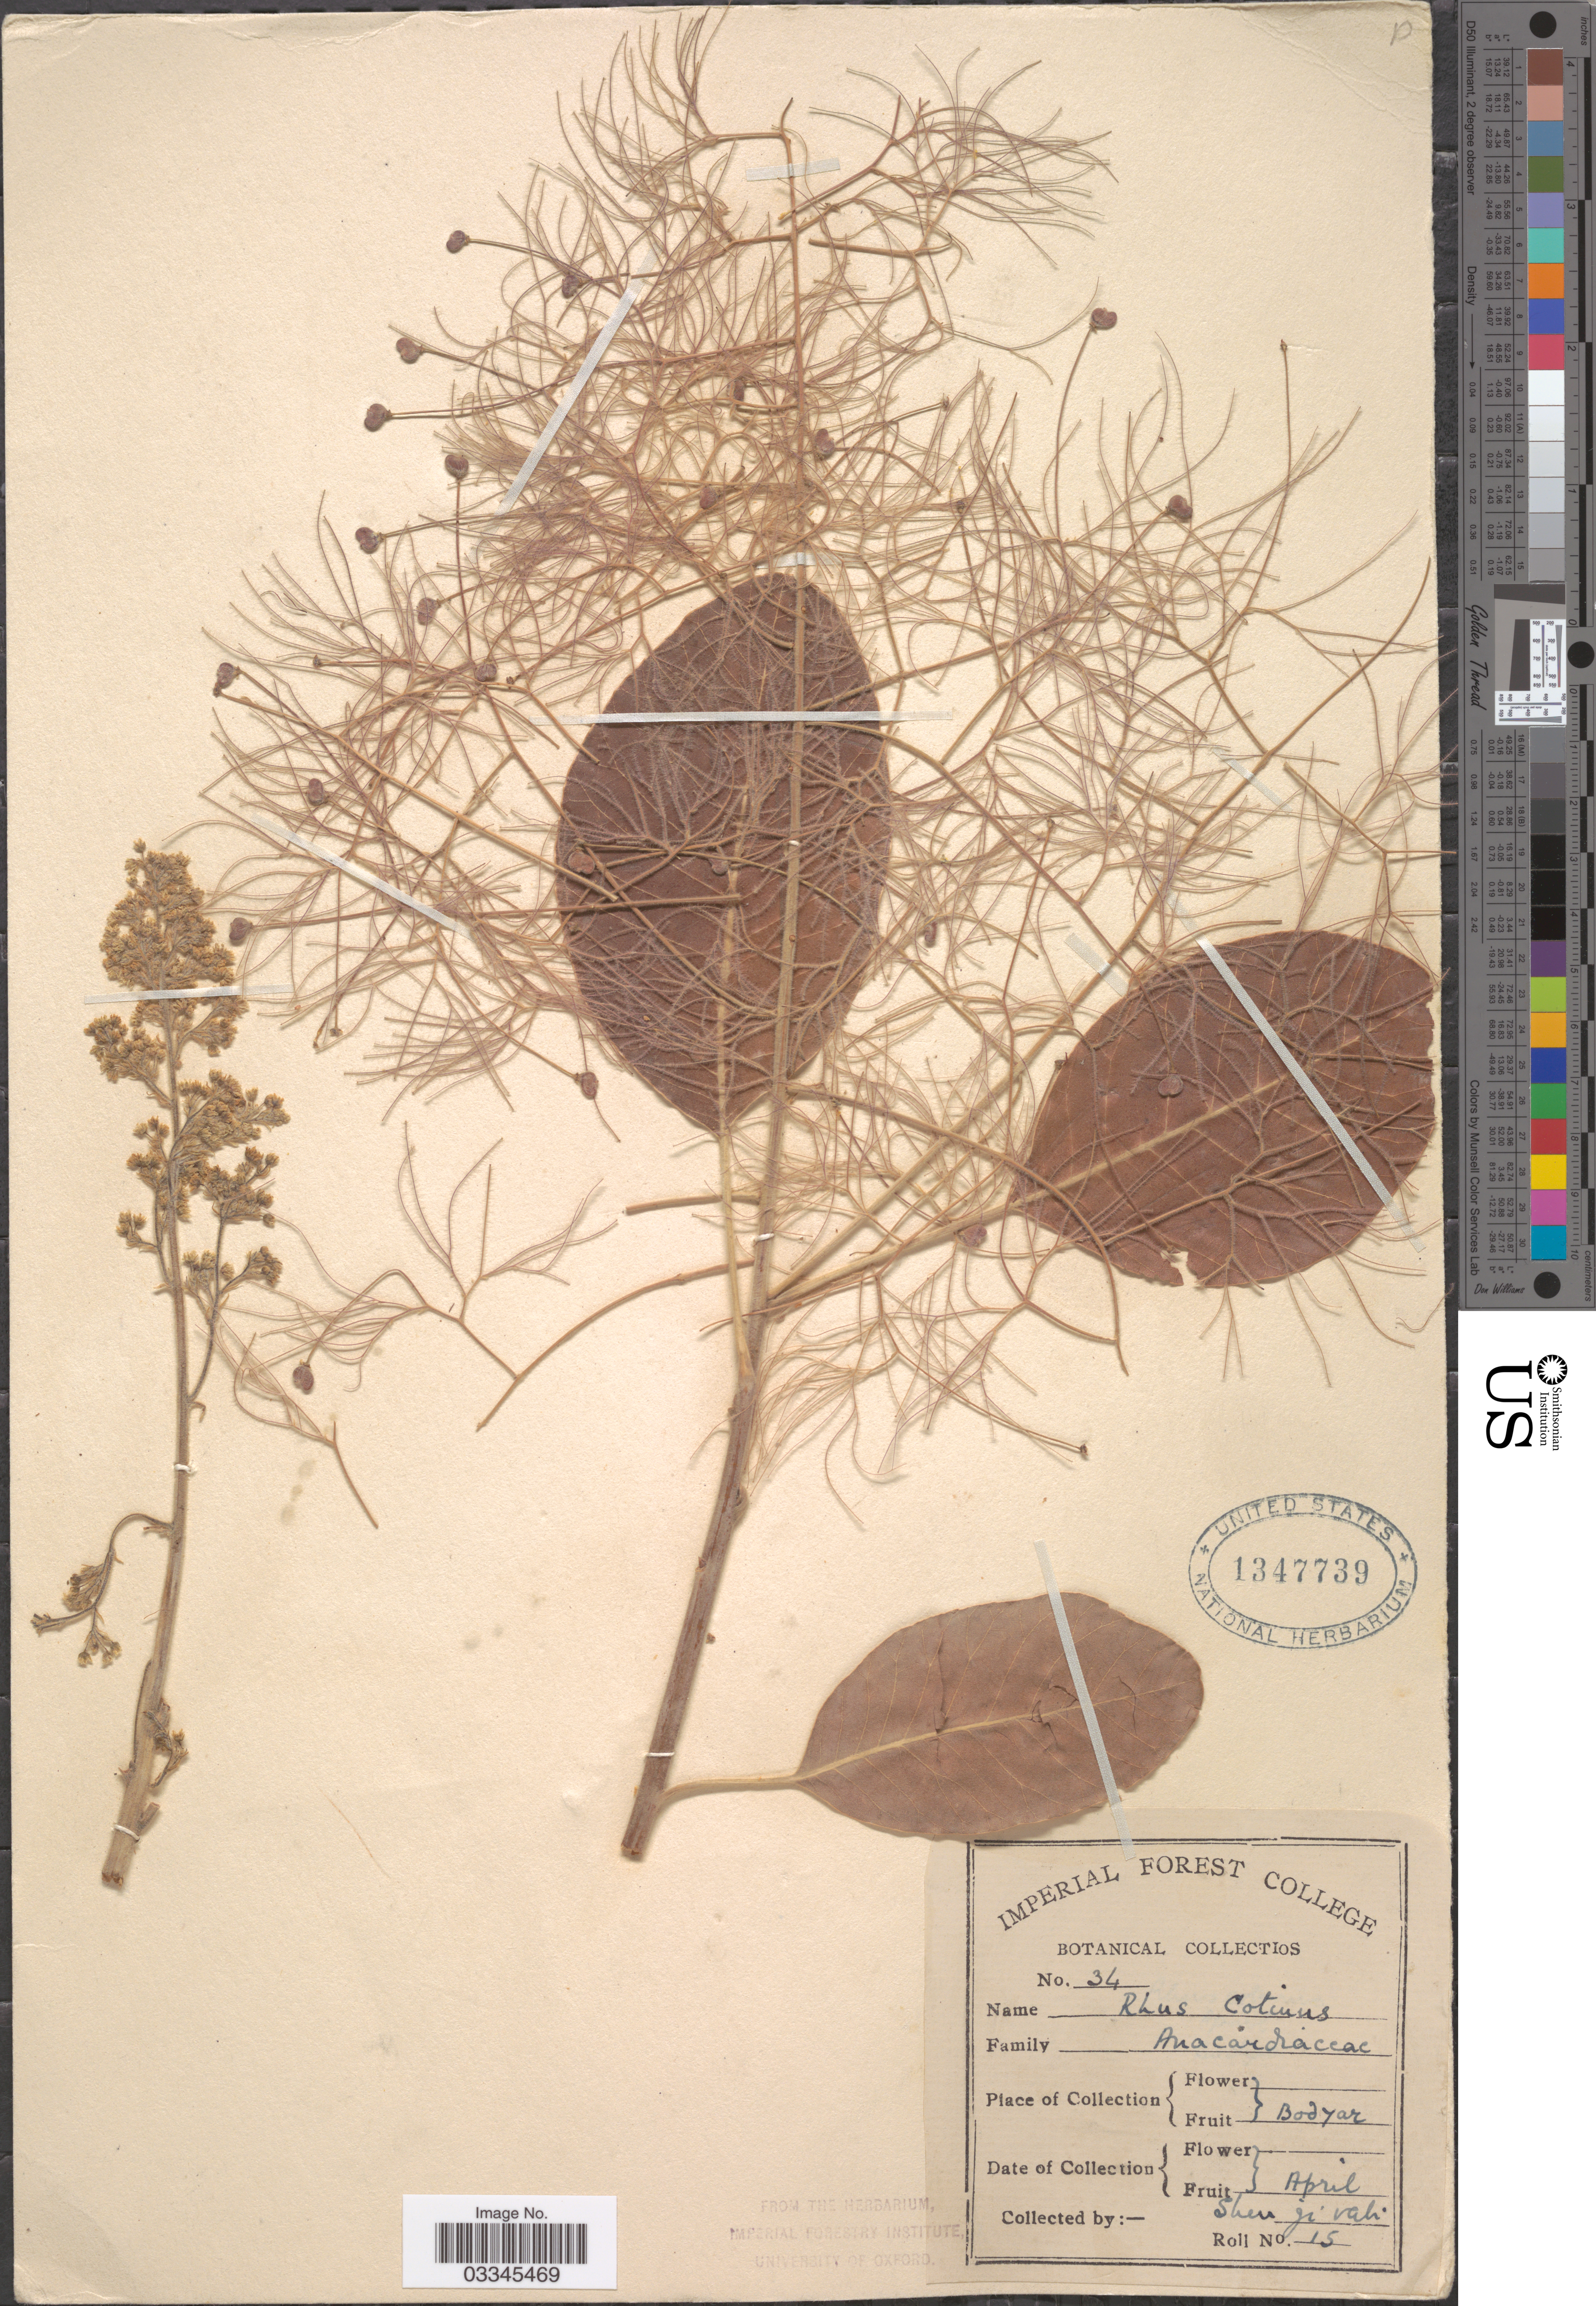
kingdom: Plantae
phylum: Tracheophyta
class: Magnoliopsida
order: Sapindales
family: Anacardiaceae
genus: Cotinus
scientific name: Cotinus coggygria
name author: Scop.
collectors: S. Vali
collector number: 34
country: India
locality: Bodyar.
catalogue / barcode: US 1347739